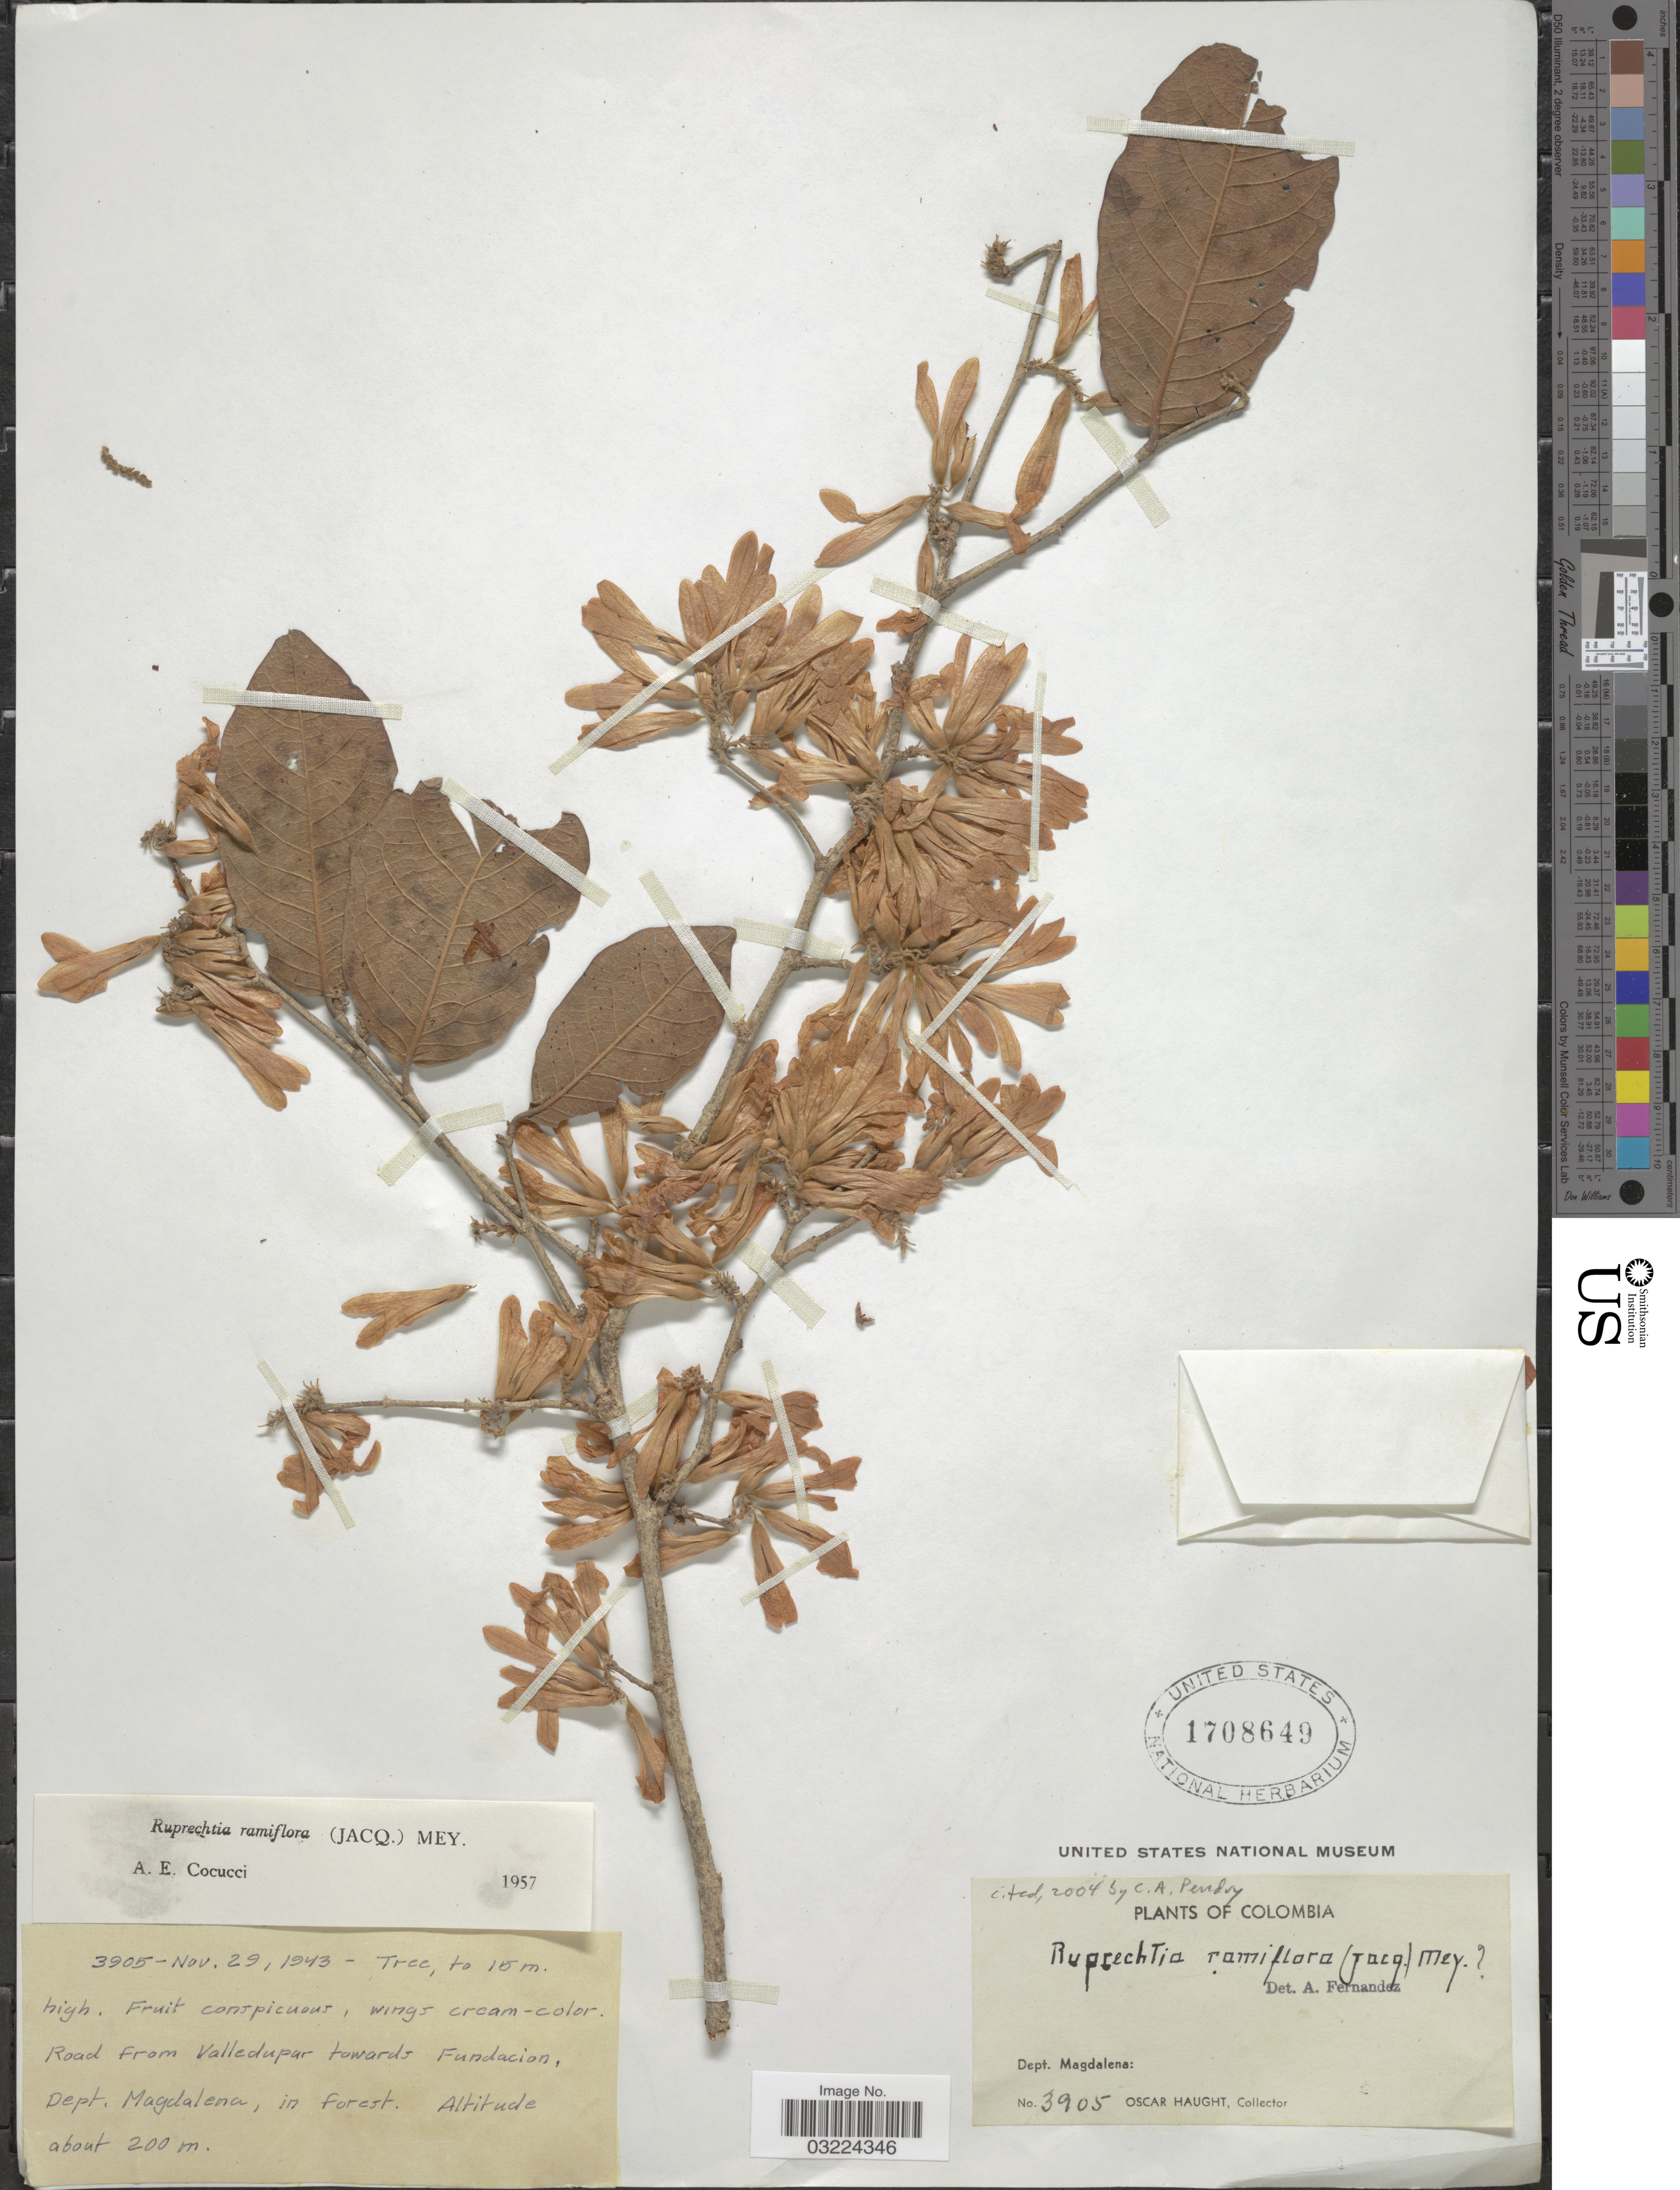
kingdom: Plantae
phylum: Tracheophyta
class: Magnoliopsida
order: Caryophyllales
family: Polygonaceae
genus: Ruprechtia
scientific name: Ruprechtia ramiflora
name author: (Jacq.) C.A. Mey.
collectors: O. Haught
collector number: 3905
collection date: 1943-11-29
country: Colombia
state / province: Magdalena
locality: Dept. Magdalena. Road from Valledupar towards Fundacion.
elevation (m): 200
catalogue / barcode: US 1708649